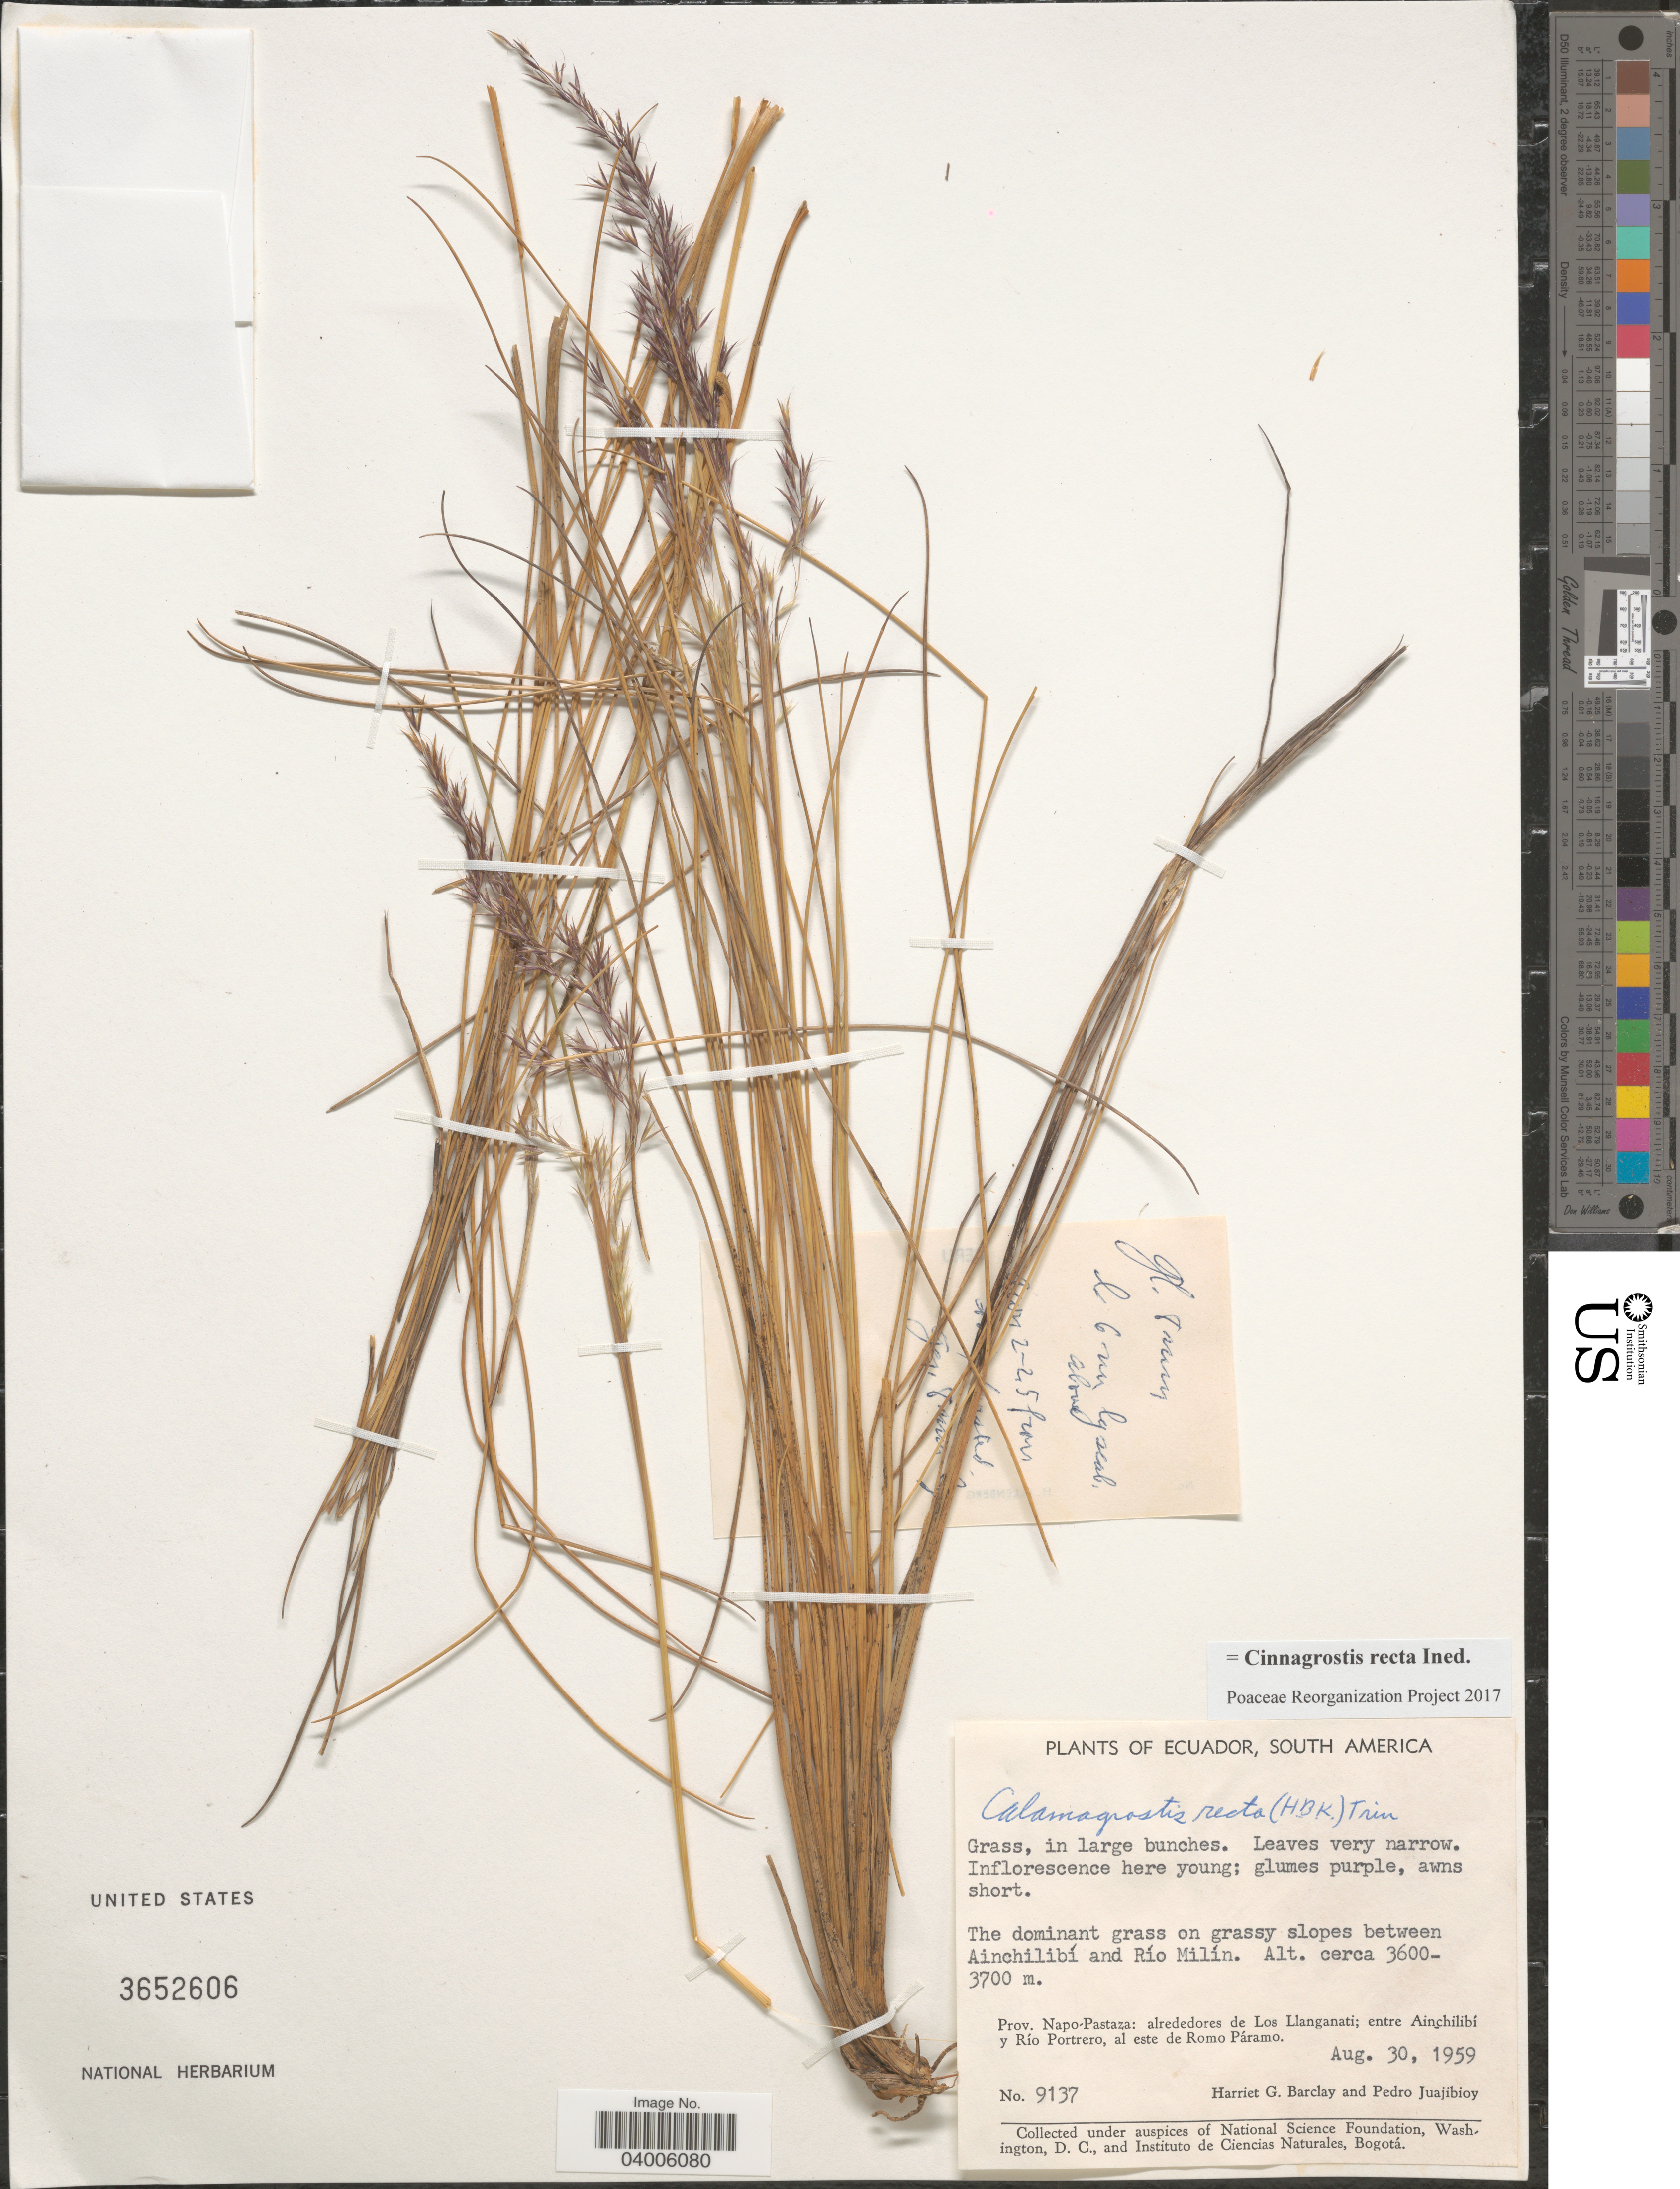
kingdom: Plantae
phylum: Tracheophyta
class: Liliopsida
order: Poales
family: Poaceae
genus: Cinnagrostis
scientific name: Cinnagrostis recta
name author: (Kunth) P.M. Peterson et al.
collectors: H. G. Barclay & P. Juajibioy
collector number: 9137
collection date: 1959-08-30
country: Ecuador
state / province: Napo / Pastaza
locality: On grassy slopes between Ainchilibí and Río Milín.: alrededores de Los Llanganati; entre Ainchilibí y Río Potrero, al este de Romo Páramo.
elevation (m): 3600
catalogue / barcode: US 3652606